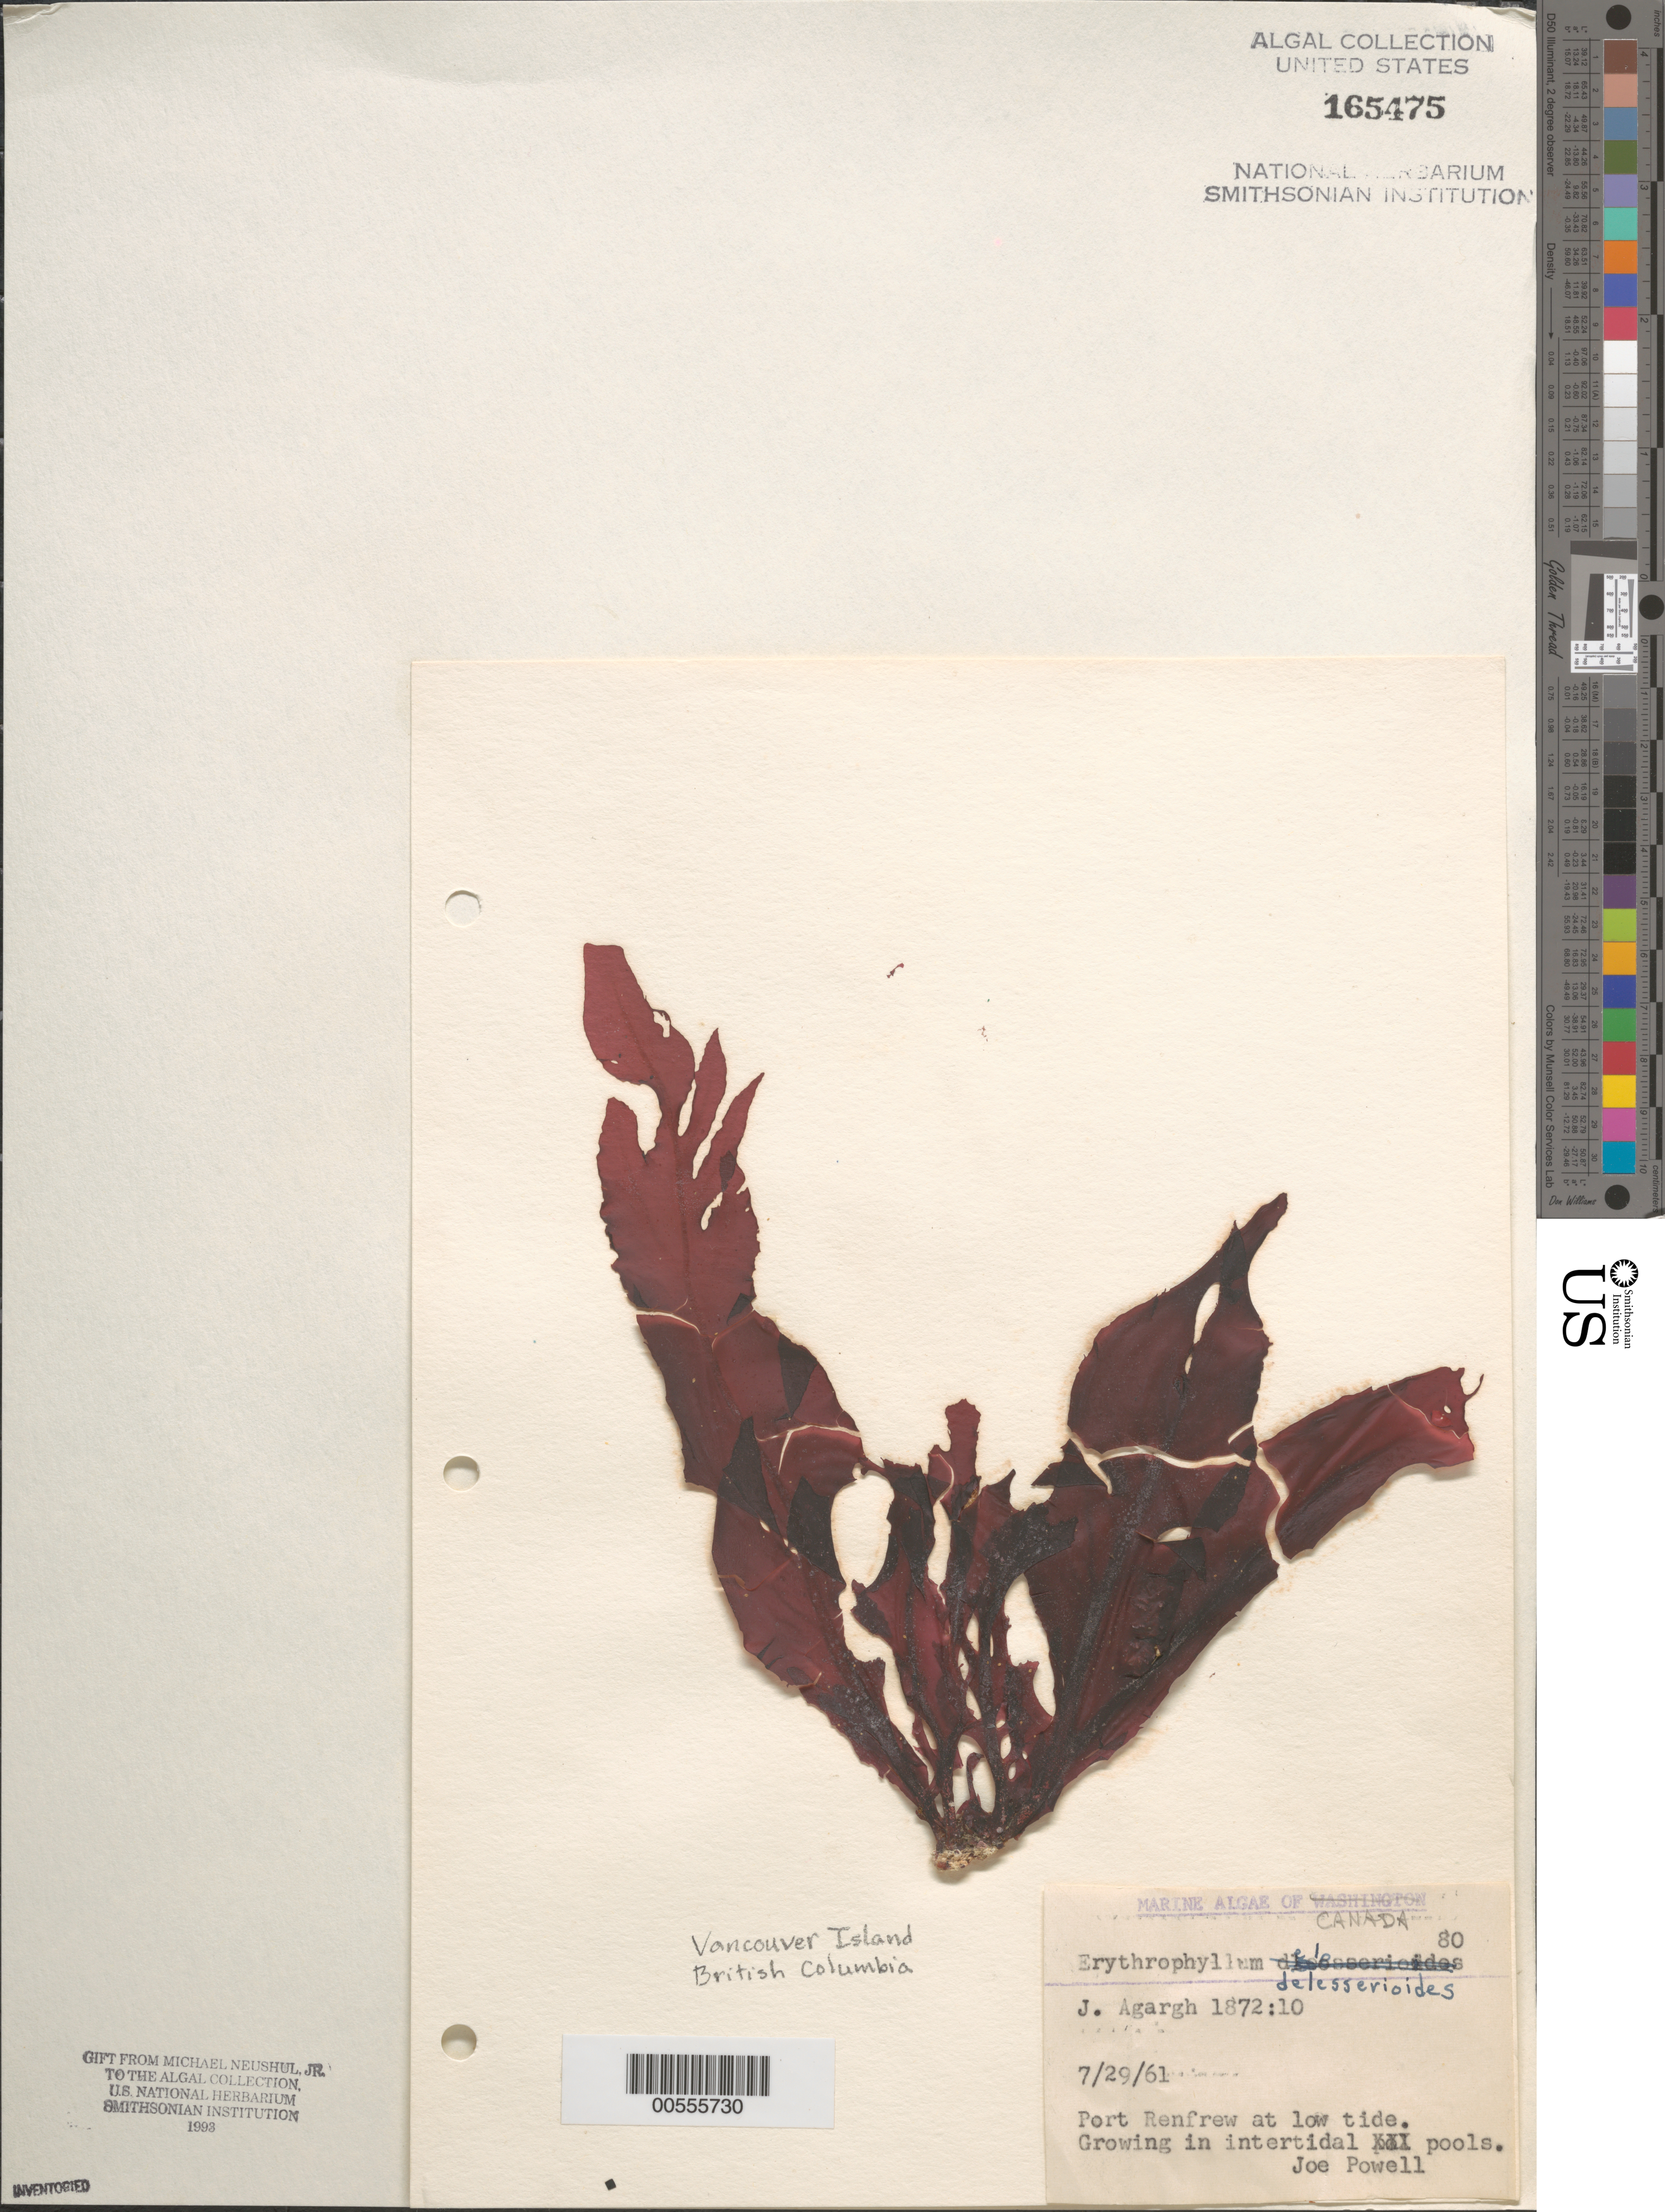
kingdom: Plantae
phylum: Rhodophyta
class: Florideophyceae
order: Gigartinales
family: Kallymeniaceae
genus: Erythrophyllum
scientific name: Erythrophyllum delesserioides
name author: J. Agardh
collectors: J. Powell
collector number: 80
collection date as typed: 29 Jul 1961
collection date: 1961-07-29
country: Canada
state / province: British Columbia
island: Vancouver Island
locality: Port Renfrew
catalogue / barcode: US 165475